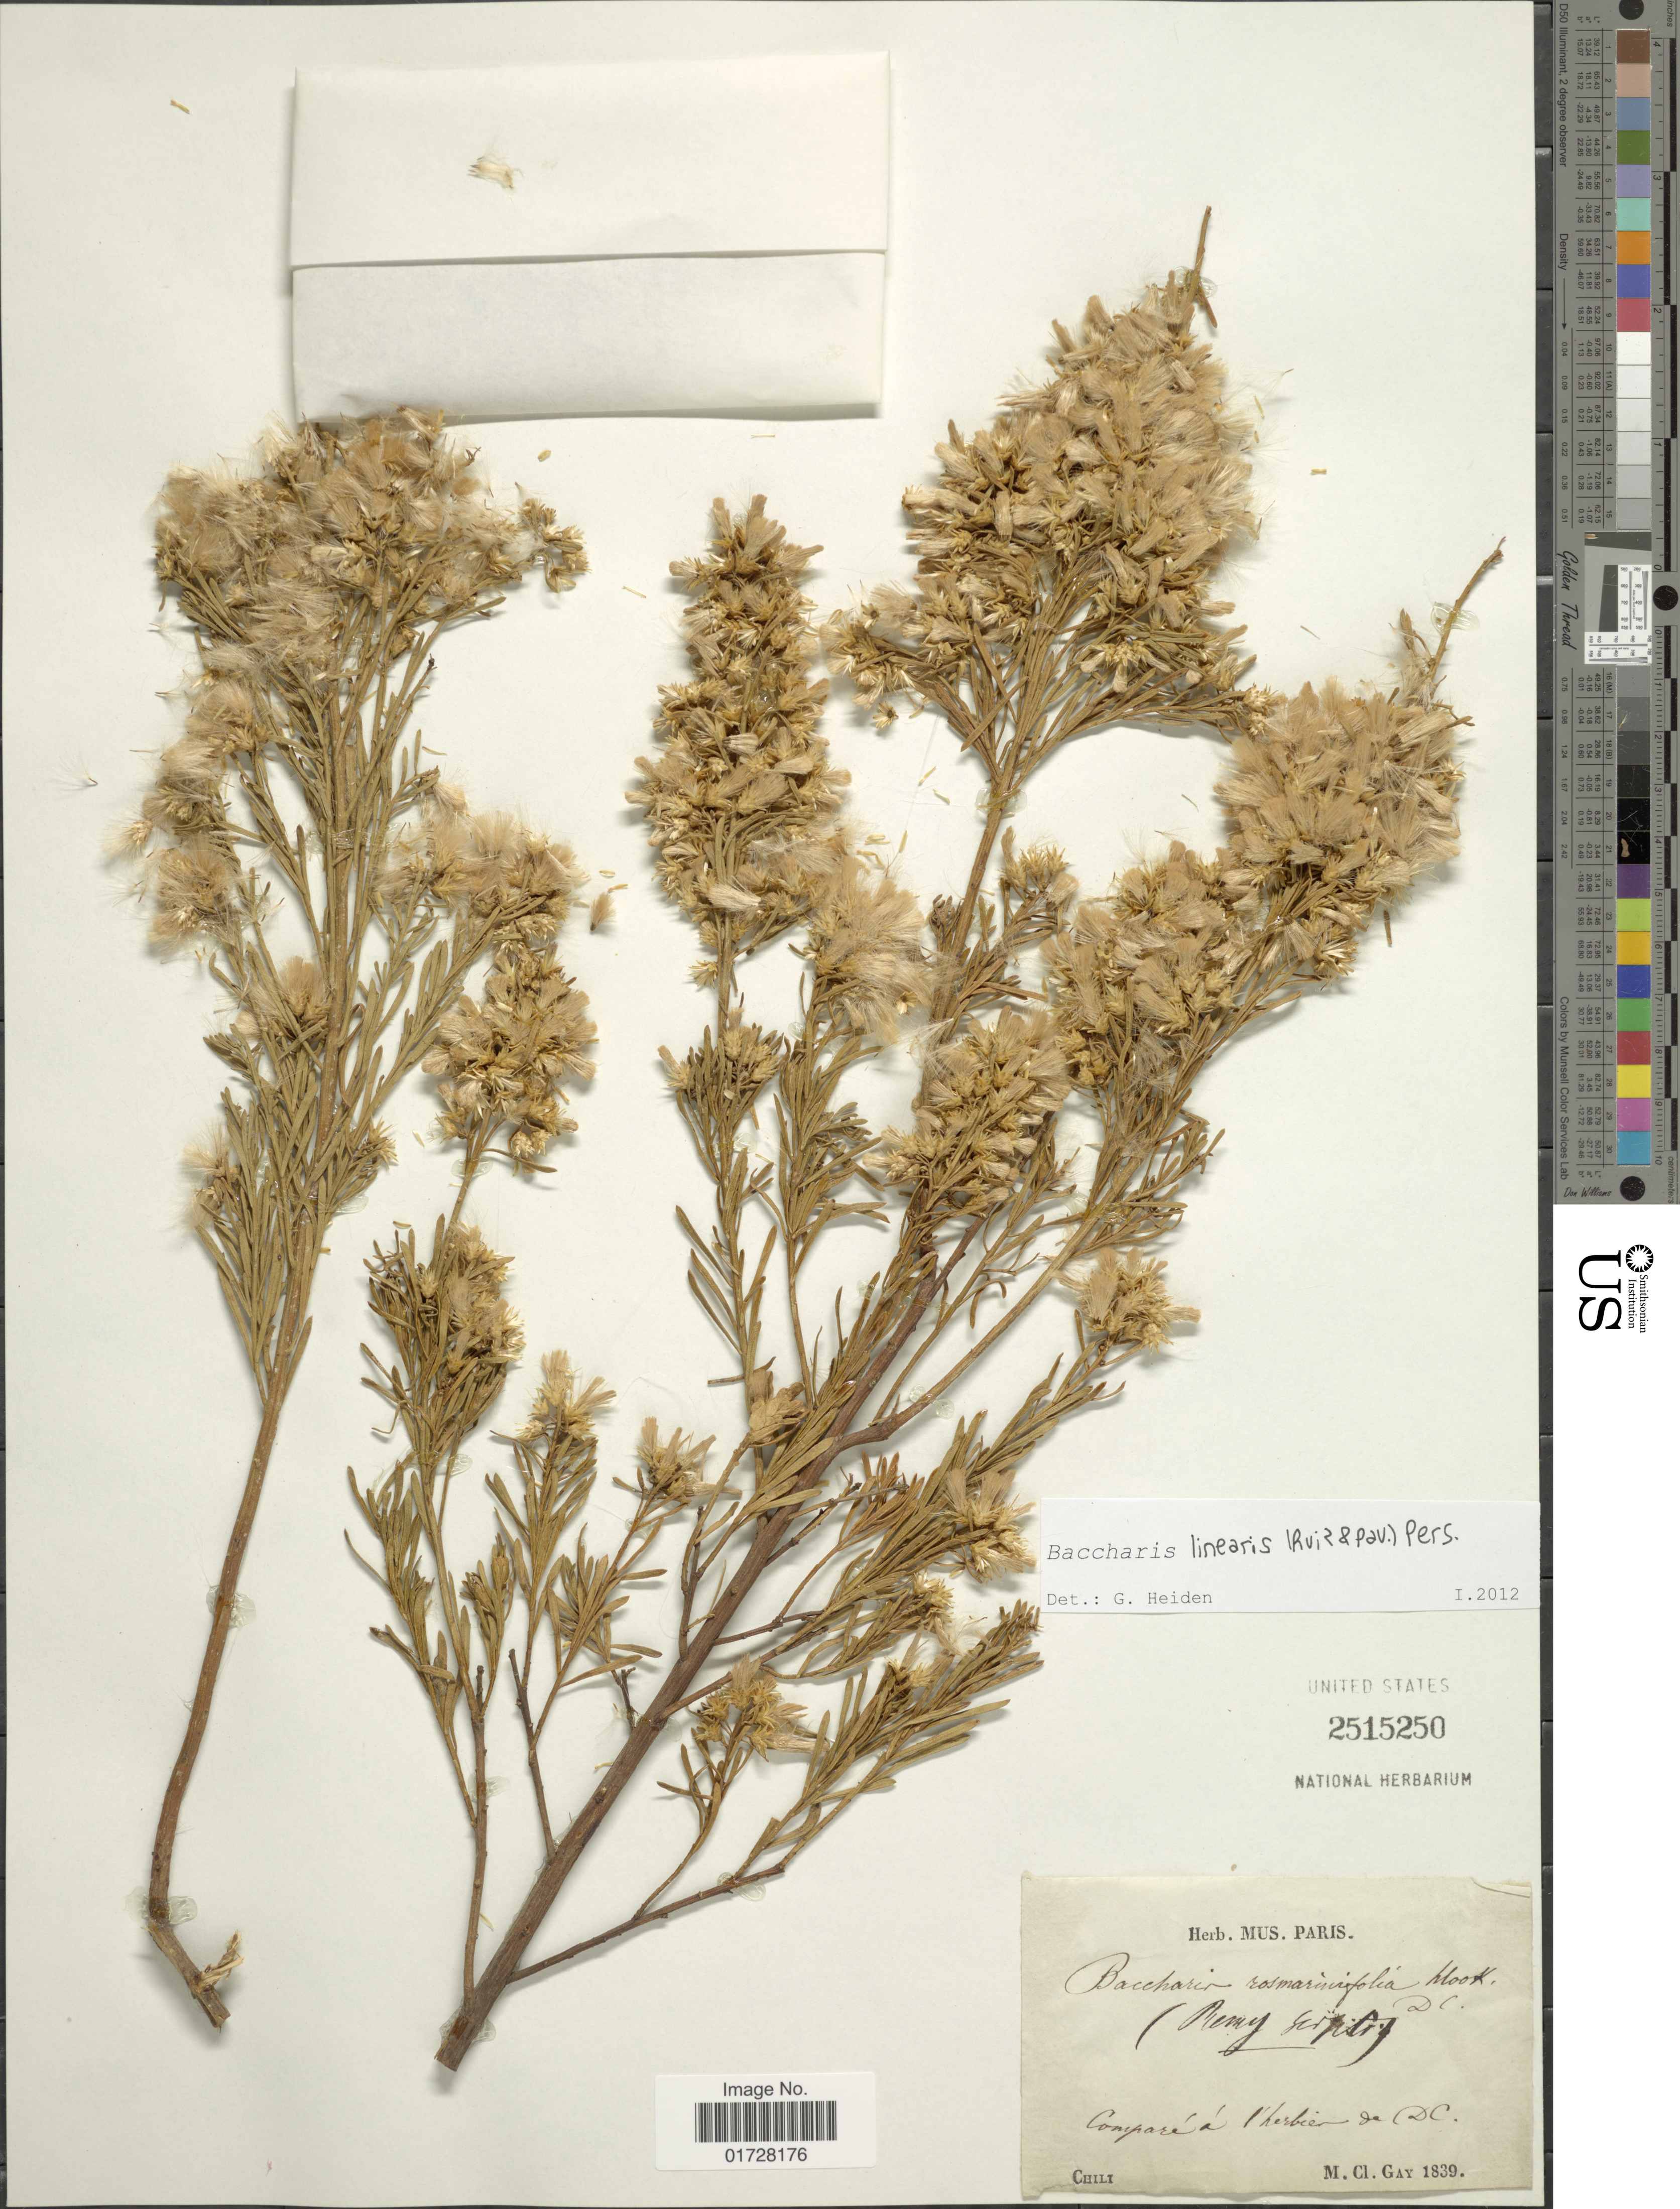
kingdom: Plantae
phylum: Tracheophyta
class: Magnoliopsida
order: Asterales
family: Asteraceae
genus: Baccharis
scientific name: Baccharis linearis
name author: (Ruiz & Pav.) Pers.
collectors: M. Gay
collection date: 1839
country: Chile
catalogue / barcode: US 2515250